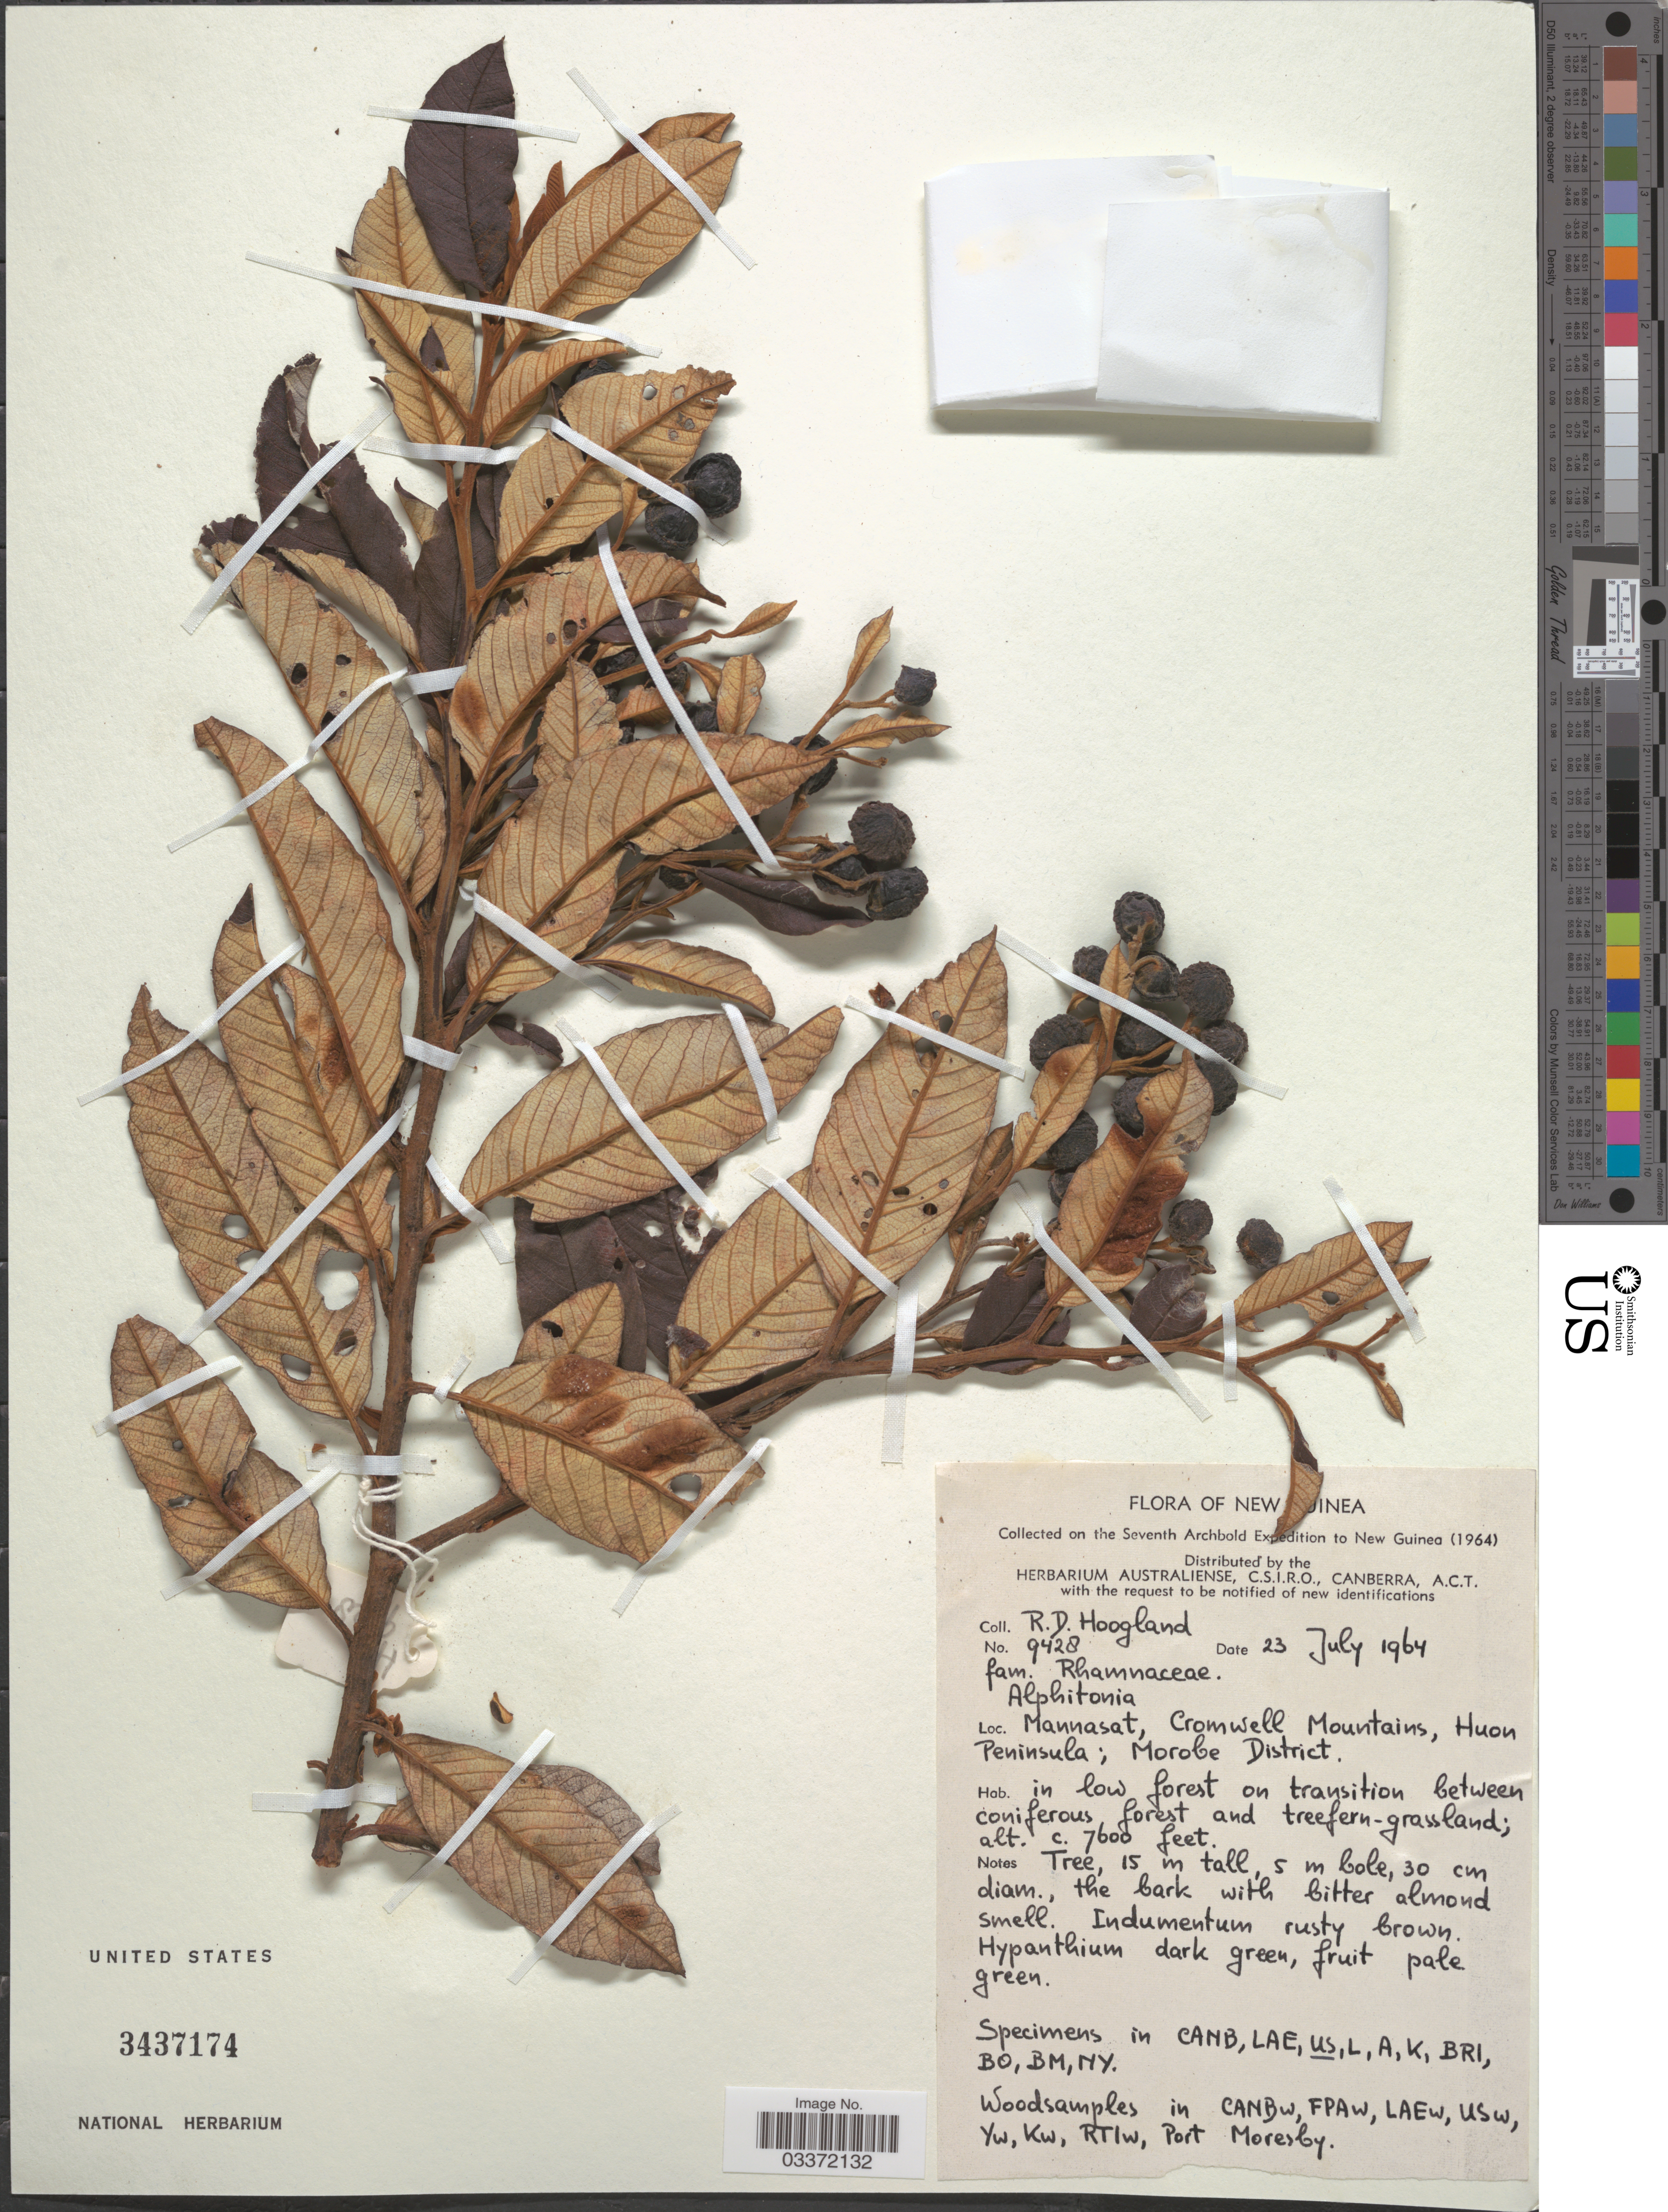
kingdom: Plantae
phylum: Tracheophyta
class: Magnoliopsida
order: Rosales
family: Rhamnaceae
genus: Alphitonia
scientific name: Alphitonia sp.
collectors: R. D. Hoogland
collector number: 9428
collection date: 1964-07-23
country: Papua New Guinea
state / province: Morobe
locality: New [illegible text]inea, Mannasat, Cromwell Mountains, Huon Peninsula; Morobe District.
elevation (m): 2316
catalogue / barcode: US 3437174